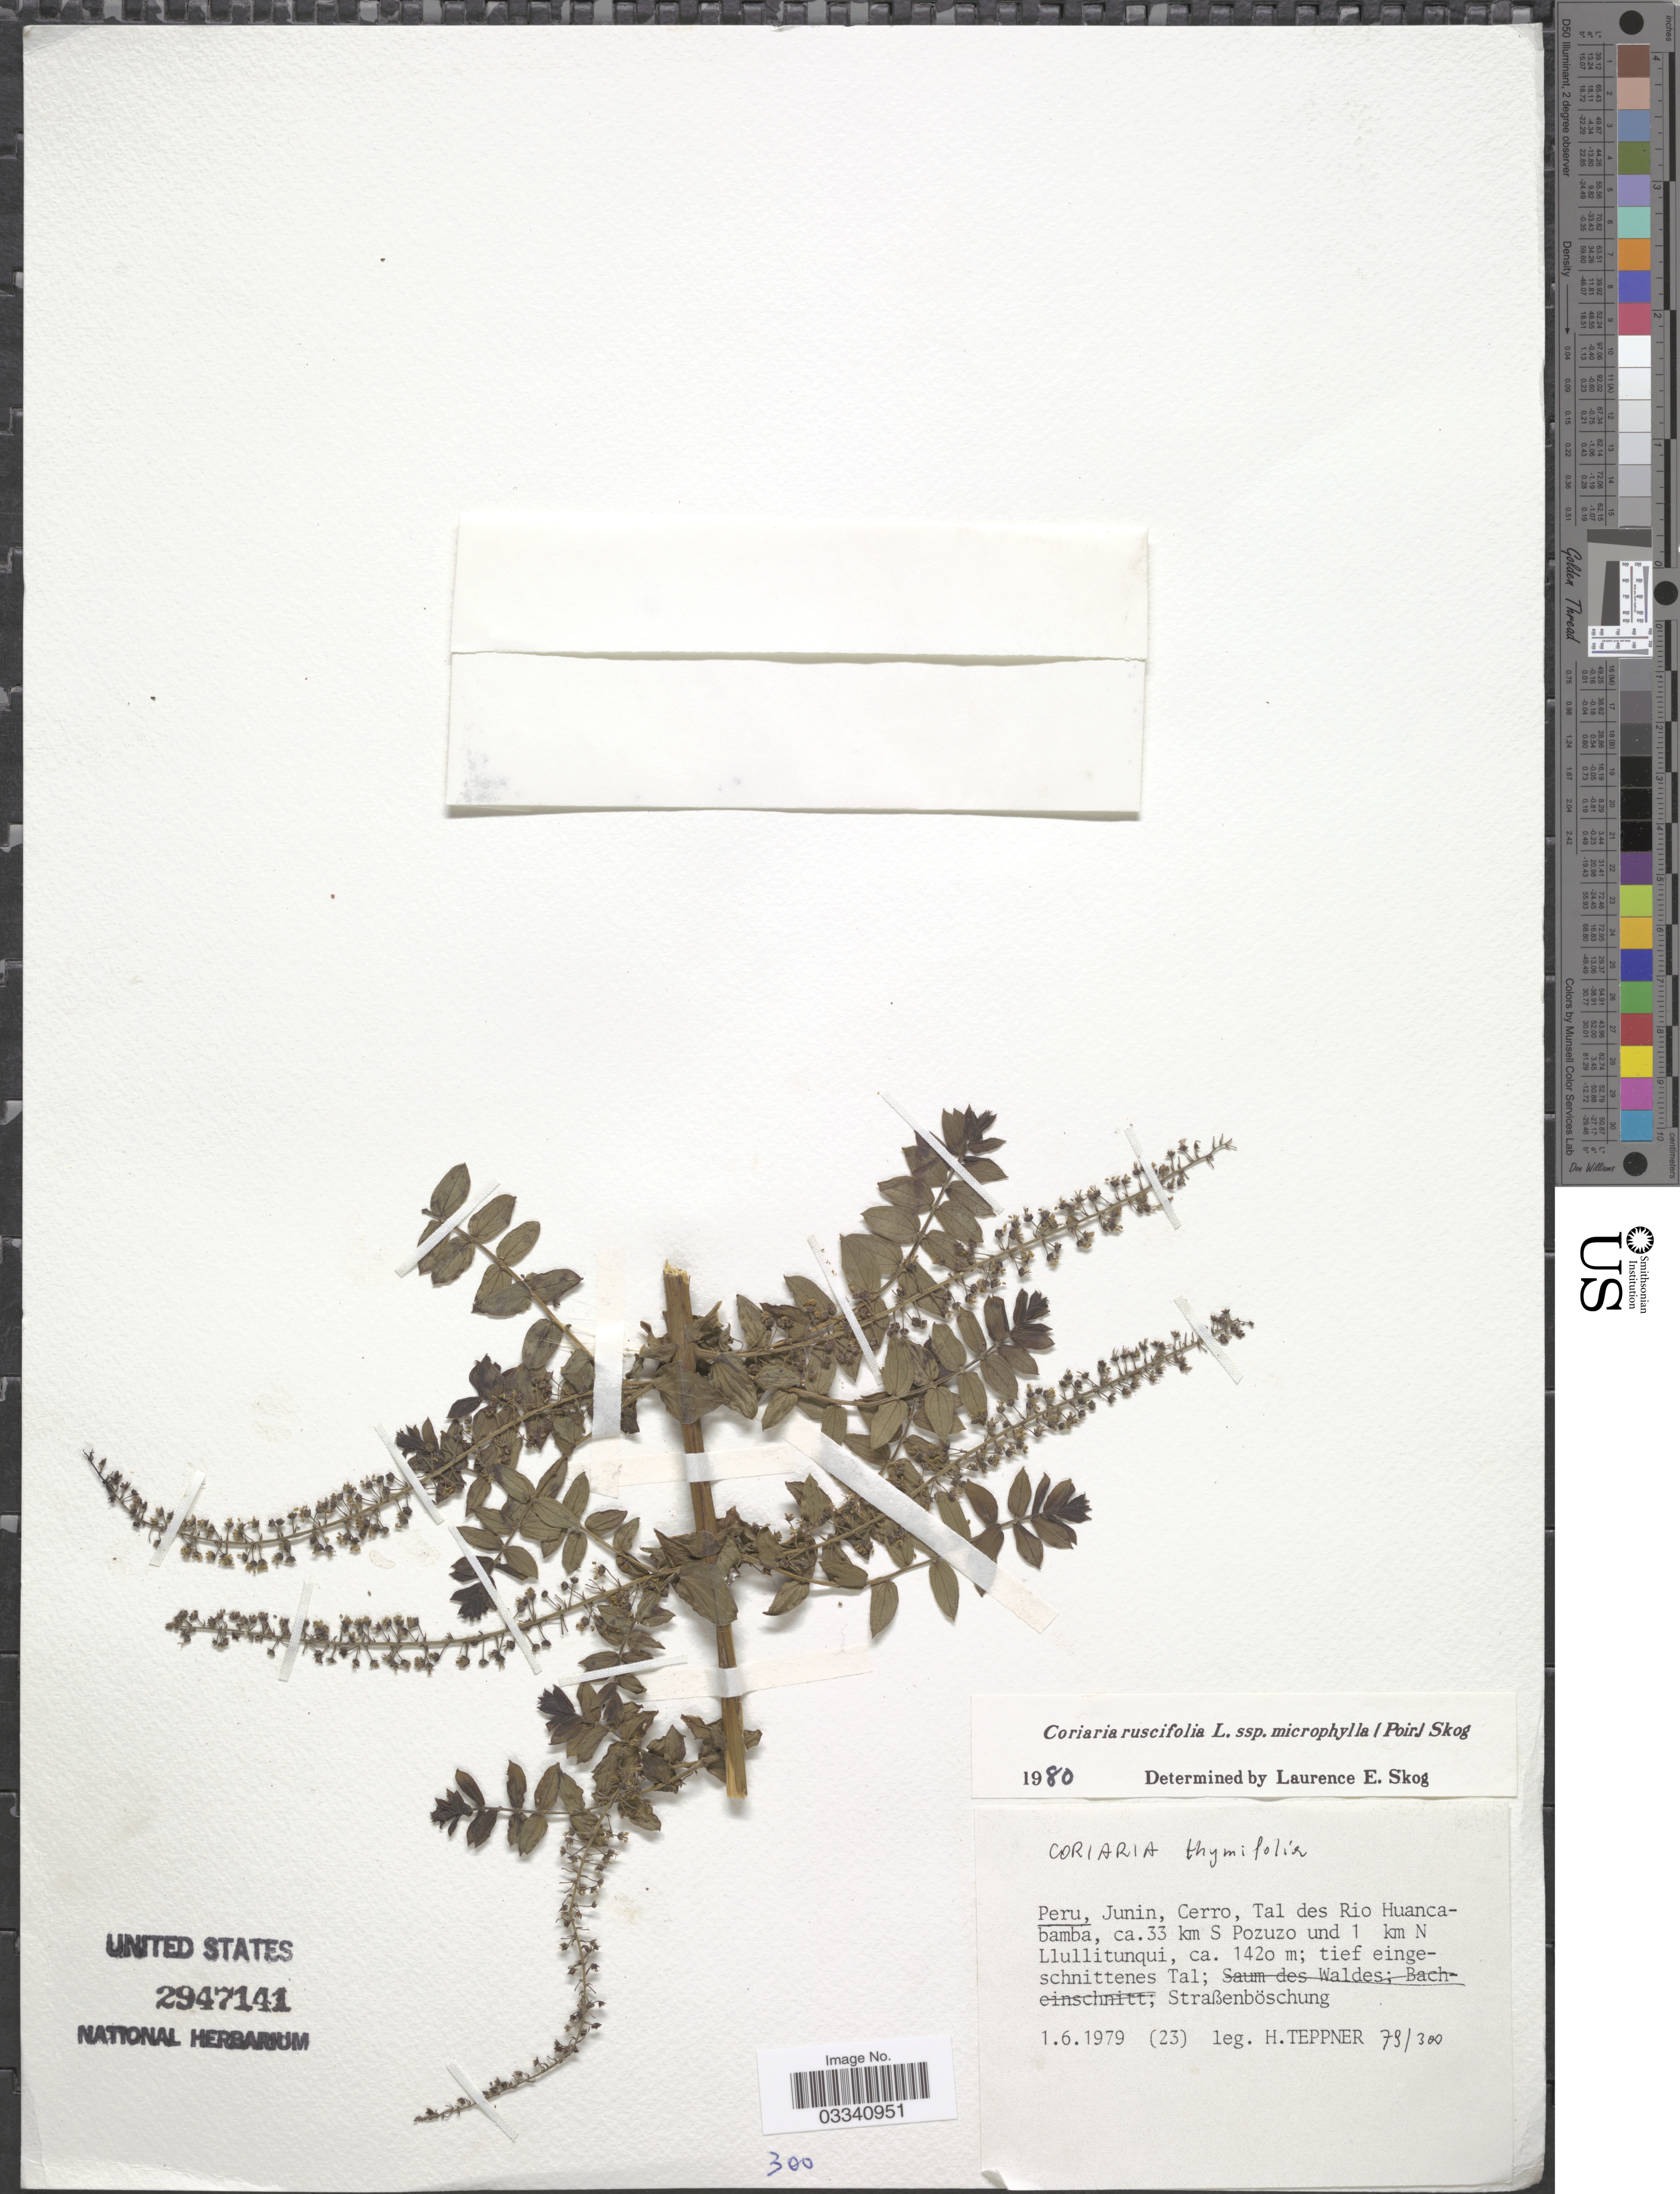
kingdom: Plantae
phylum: Tracheophyta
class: Magnoliopsida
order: Cucurbitales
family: Coriariaceae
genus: Coriaria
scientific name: Coriaria ruscifolia subsp. microphylla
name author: (Poir.) L.E. Skog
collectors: H. Teppner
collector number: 79/300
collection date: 1979-06-01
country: Peru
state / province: Junín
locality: Cerro, Tal des Rio Huancabamba, ca. 33 km S Pozuzo und 1 km N Llullitunqui.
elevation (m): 1420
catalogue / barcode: US 2947141